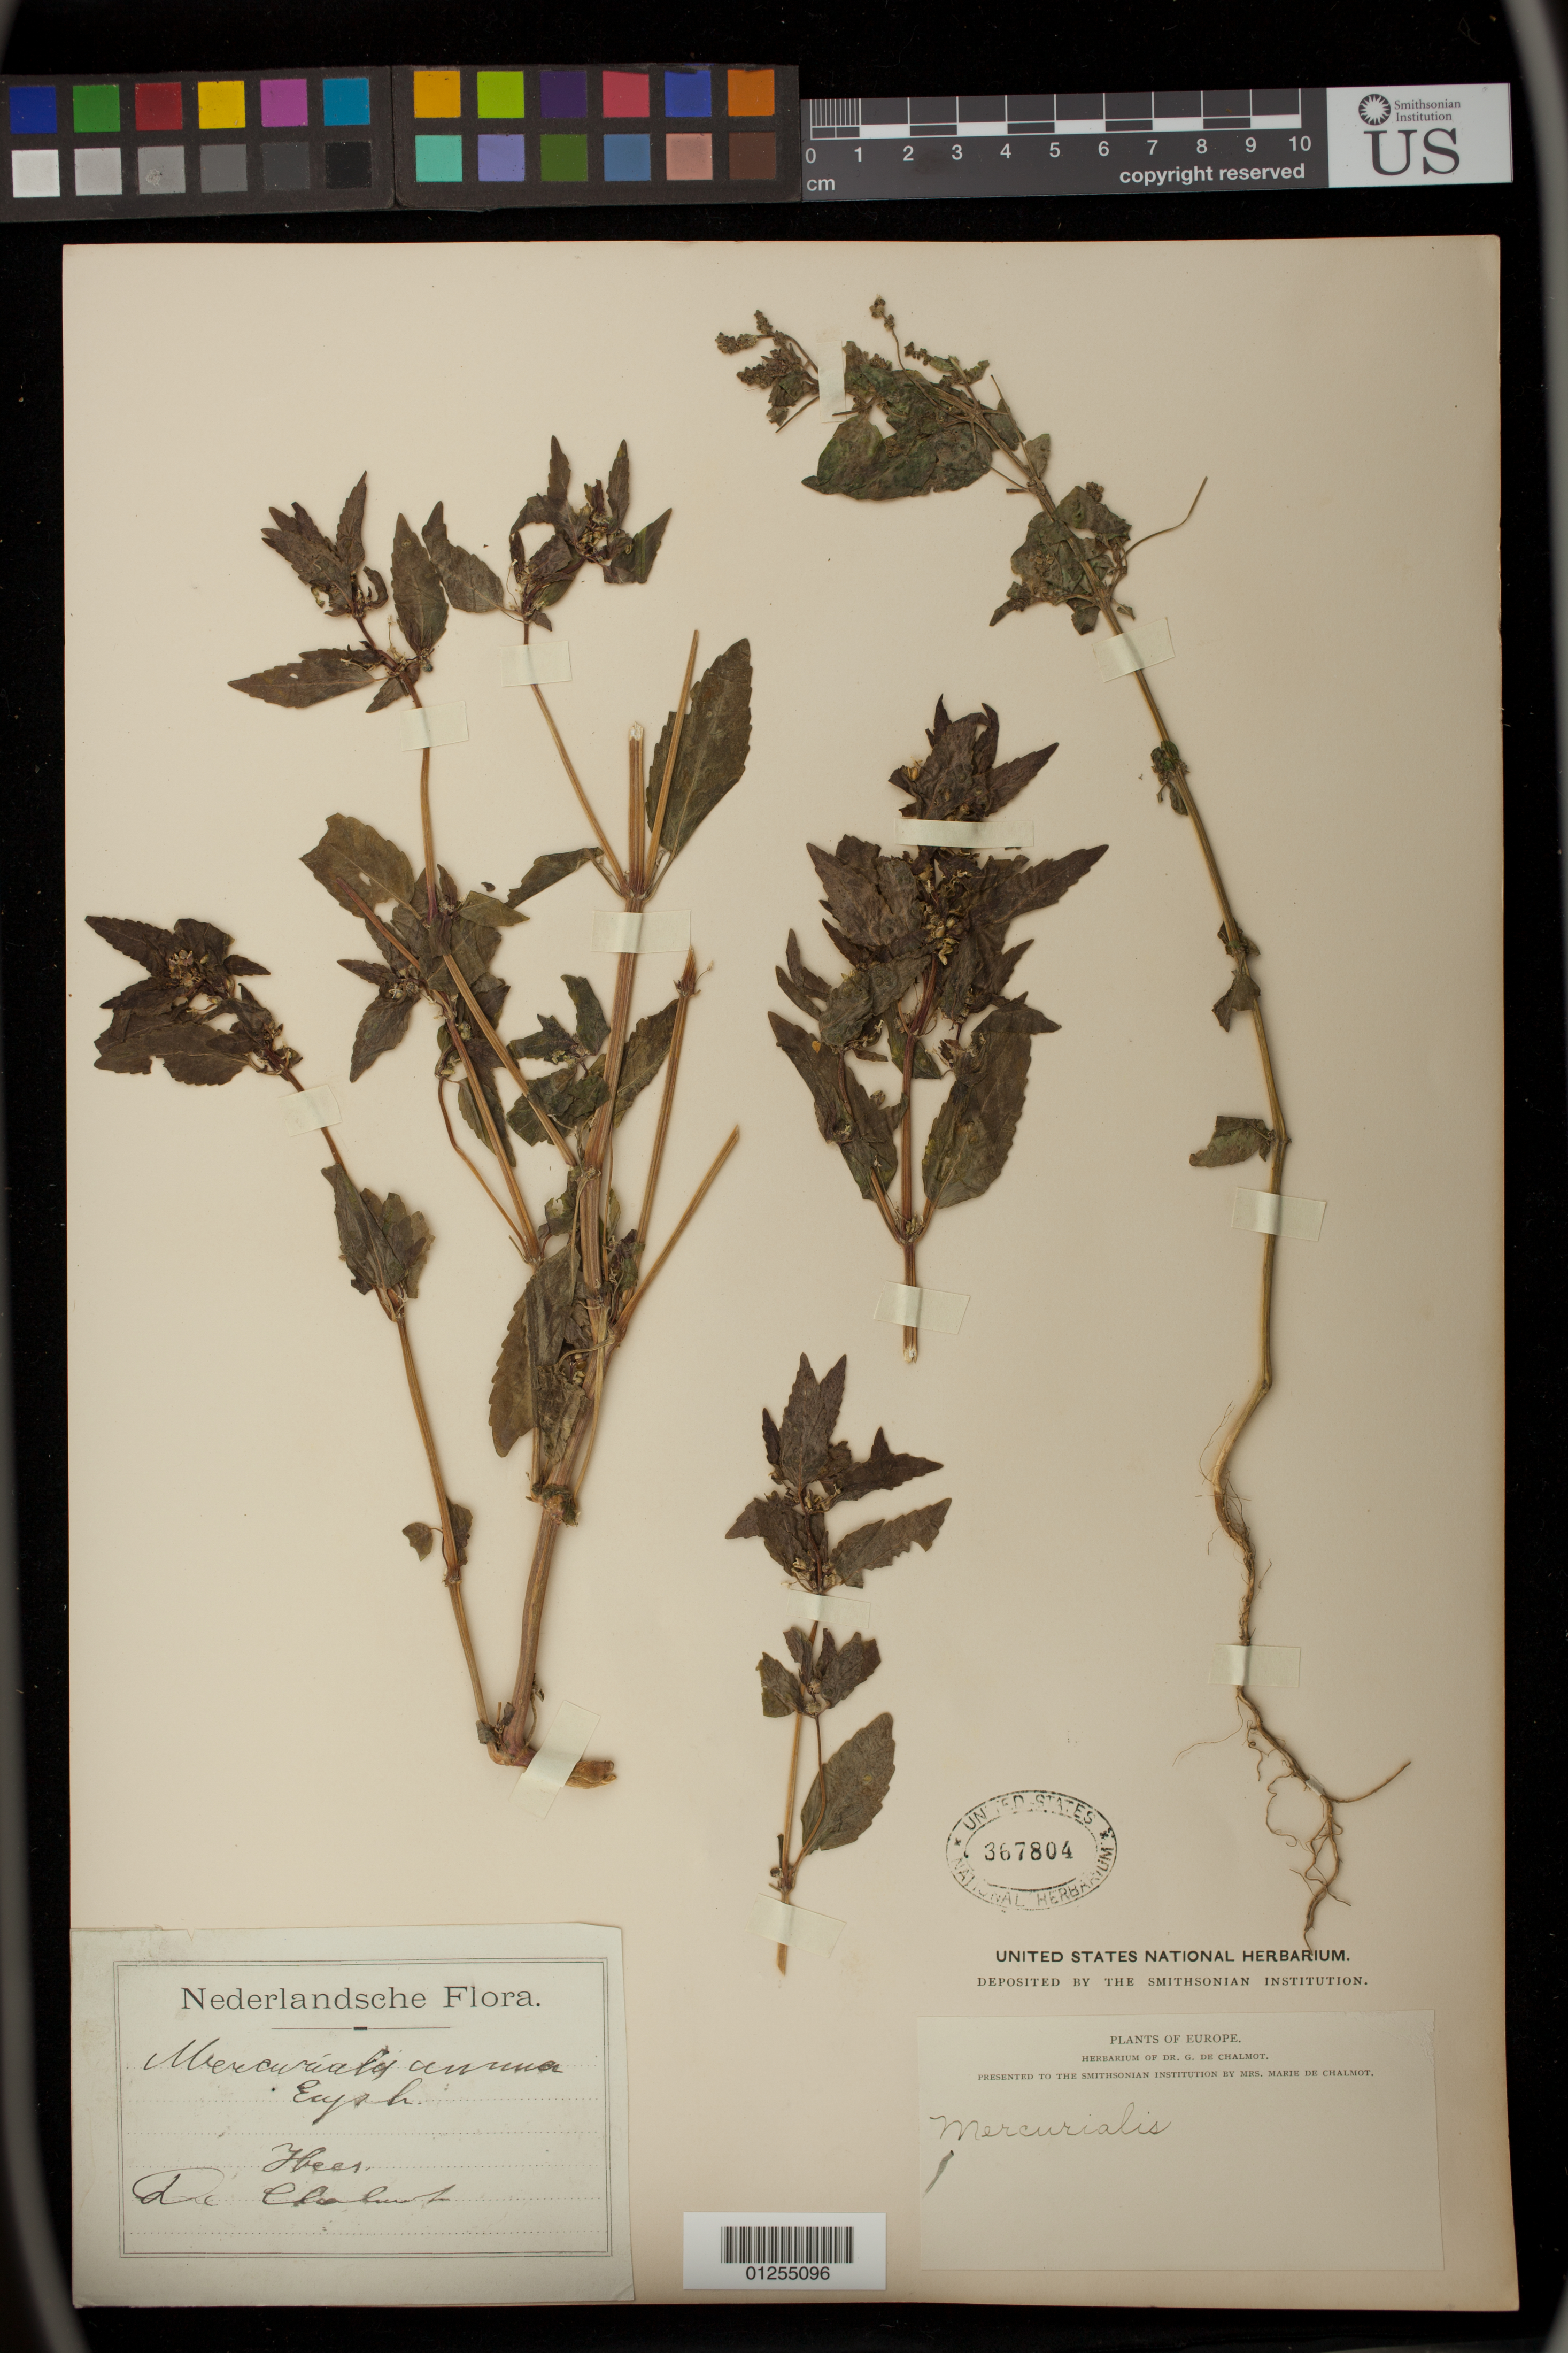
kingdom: Plantae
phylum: Tracheophyta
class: Magnoliopsida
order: Malpighiales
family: Euphorbiaceae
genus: Mercurialis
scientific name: Mercurialis annua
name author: L.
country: Netherlands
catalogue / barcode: US 367804